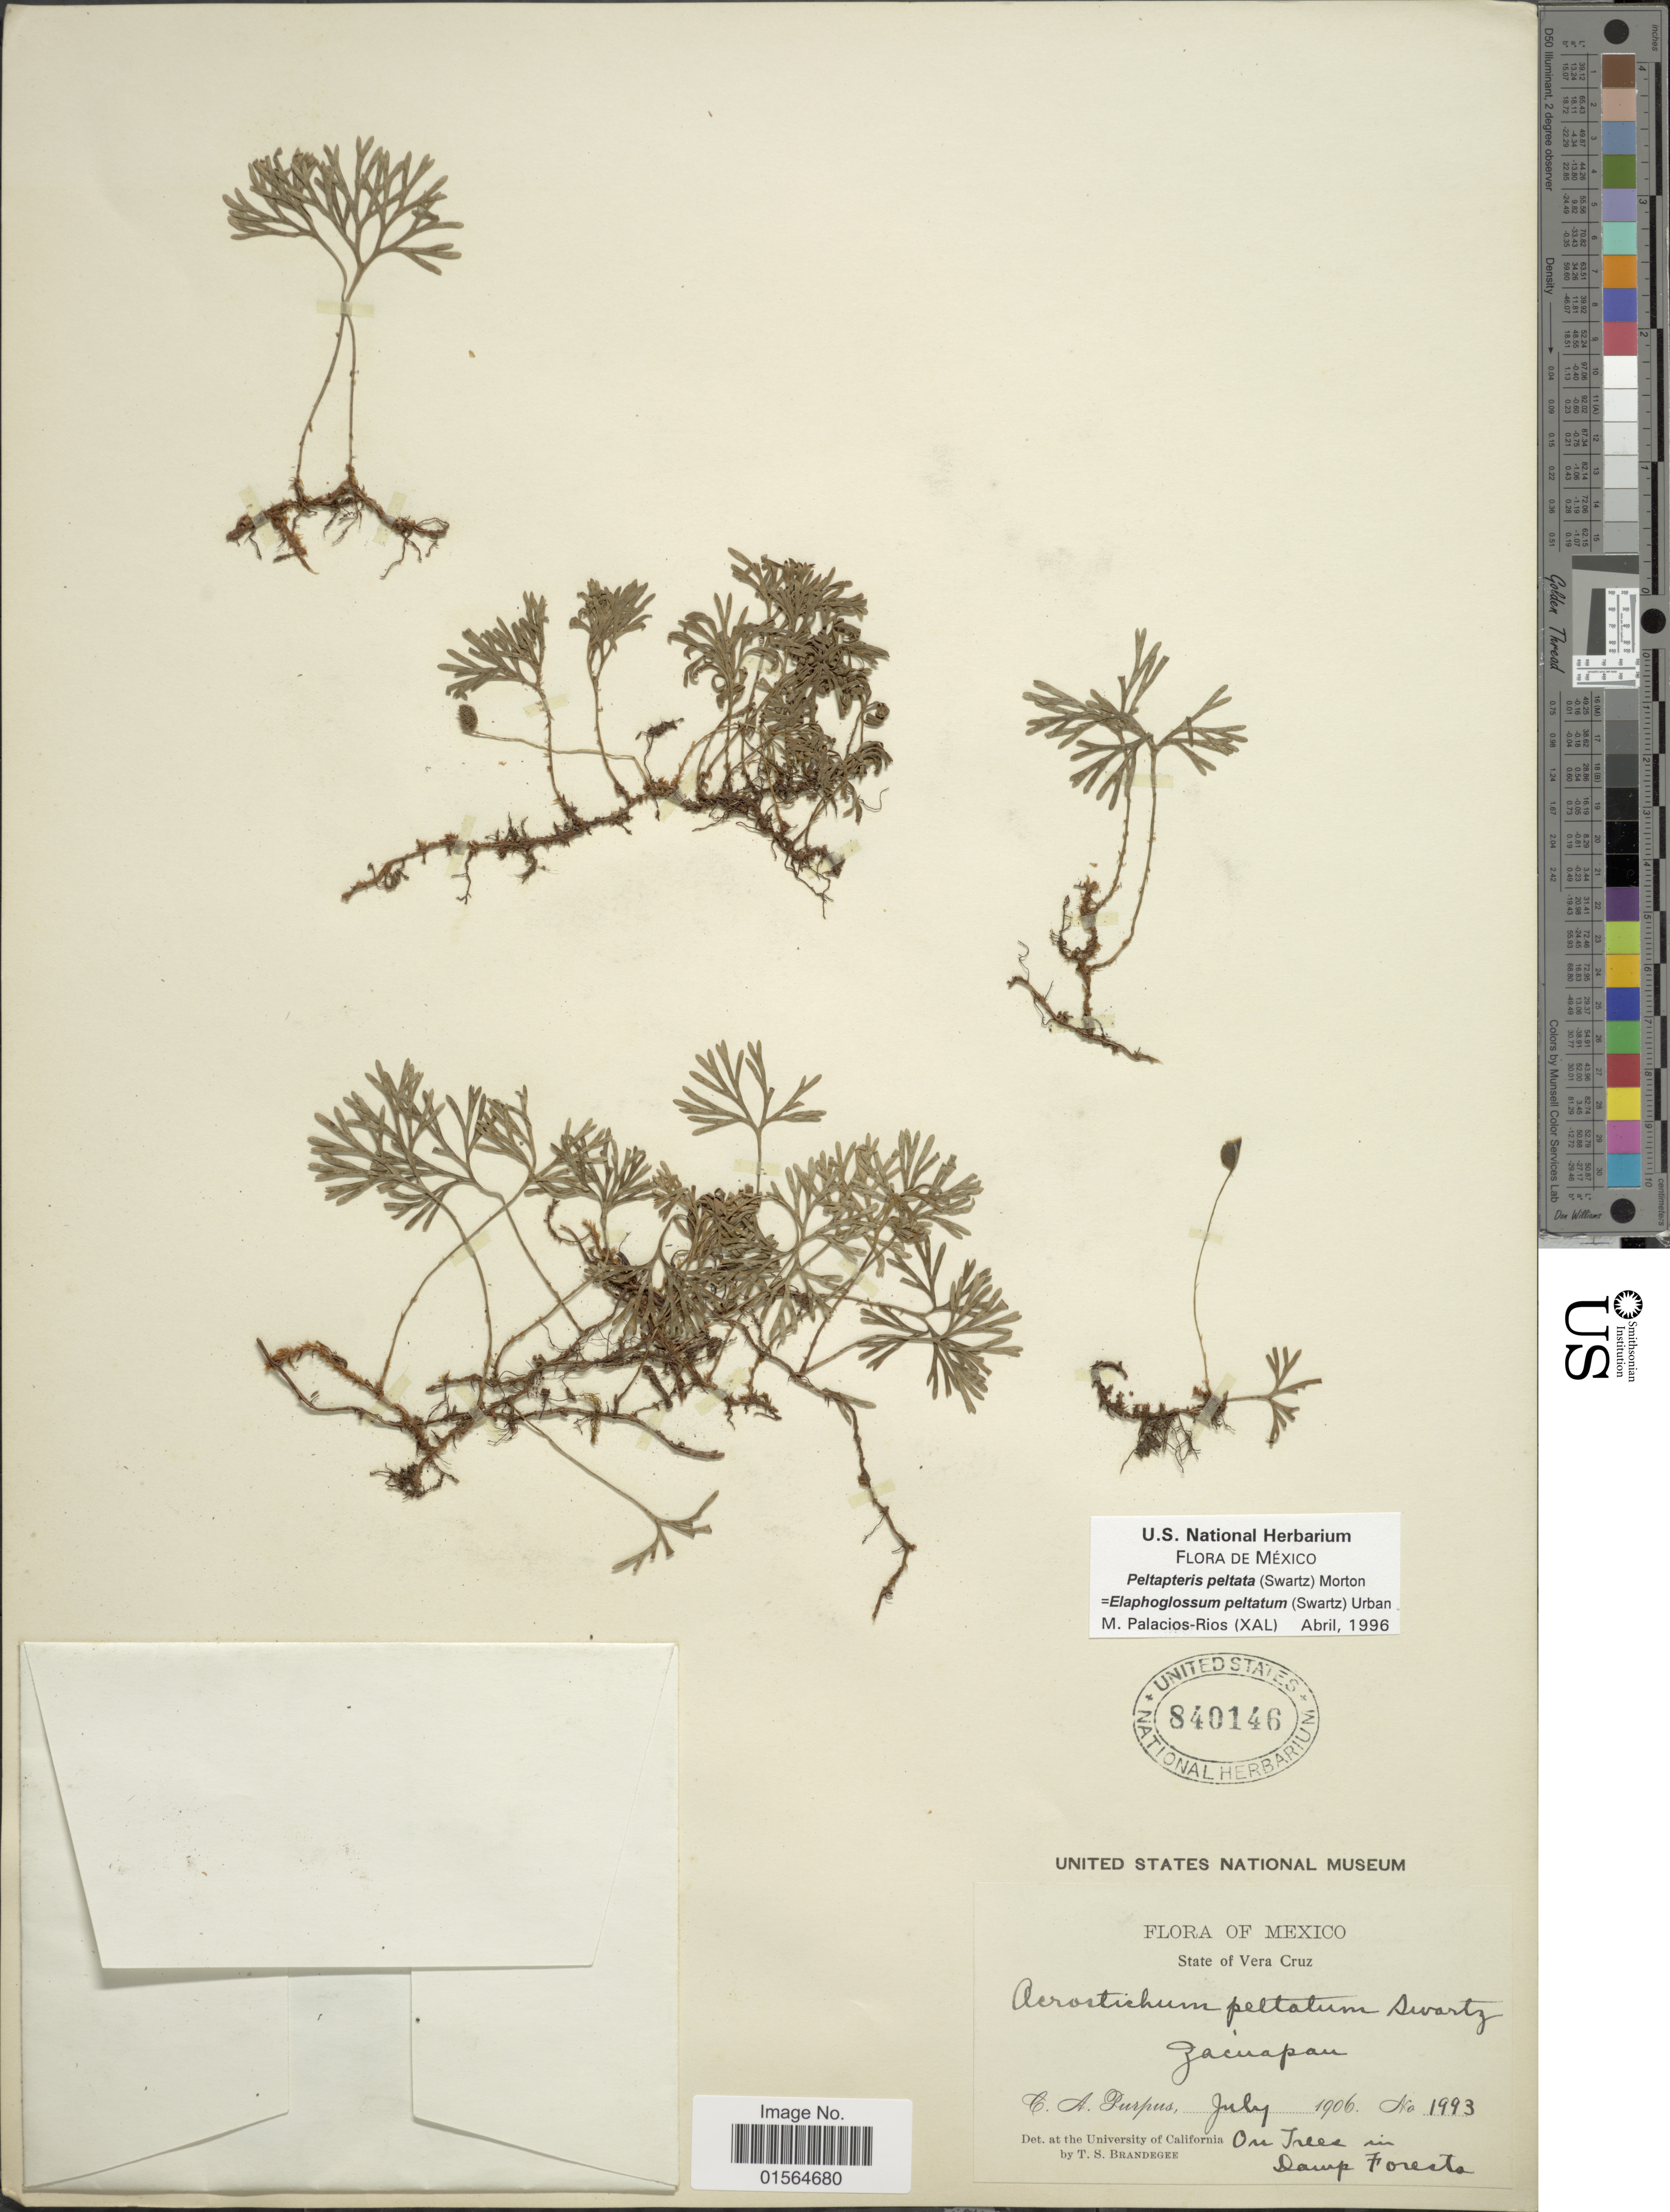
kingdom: Plantae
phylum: Tracheophyta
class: Polypodiopsida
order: Polypodiales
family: Dryopteridaceae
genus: Elaphoglossum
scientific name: Elaphoglossum peltatum f. peltatum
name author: (Sw.) Urb.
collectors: C. A. Purpus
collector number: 1993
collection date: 1906-07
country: Mexico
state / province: Veracruz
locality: Zacuapan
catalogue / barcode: US 840146